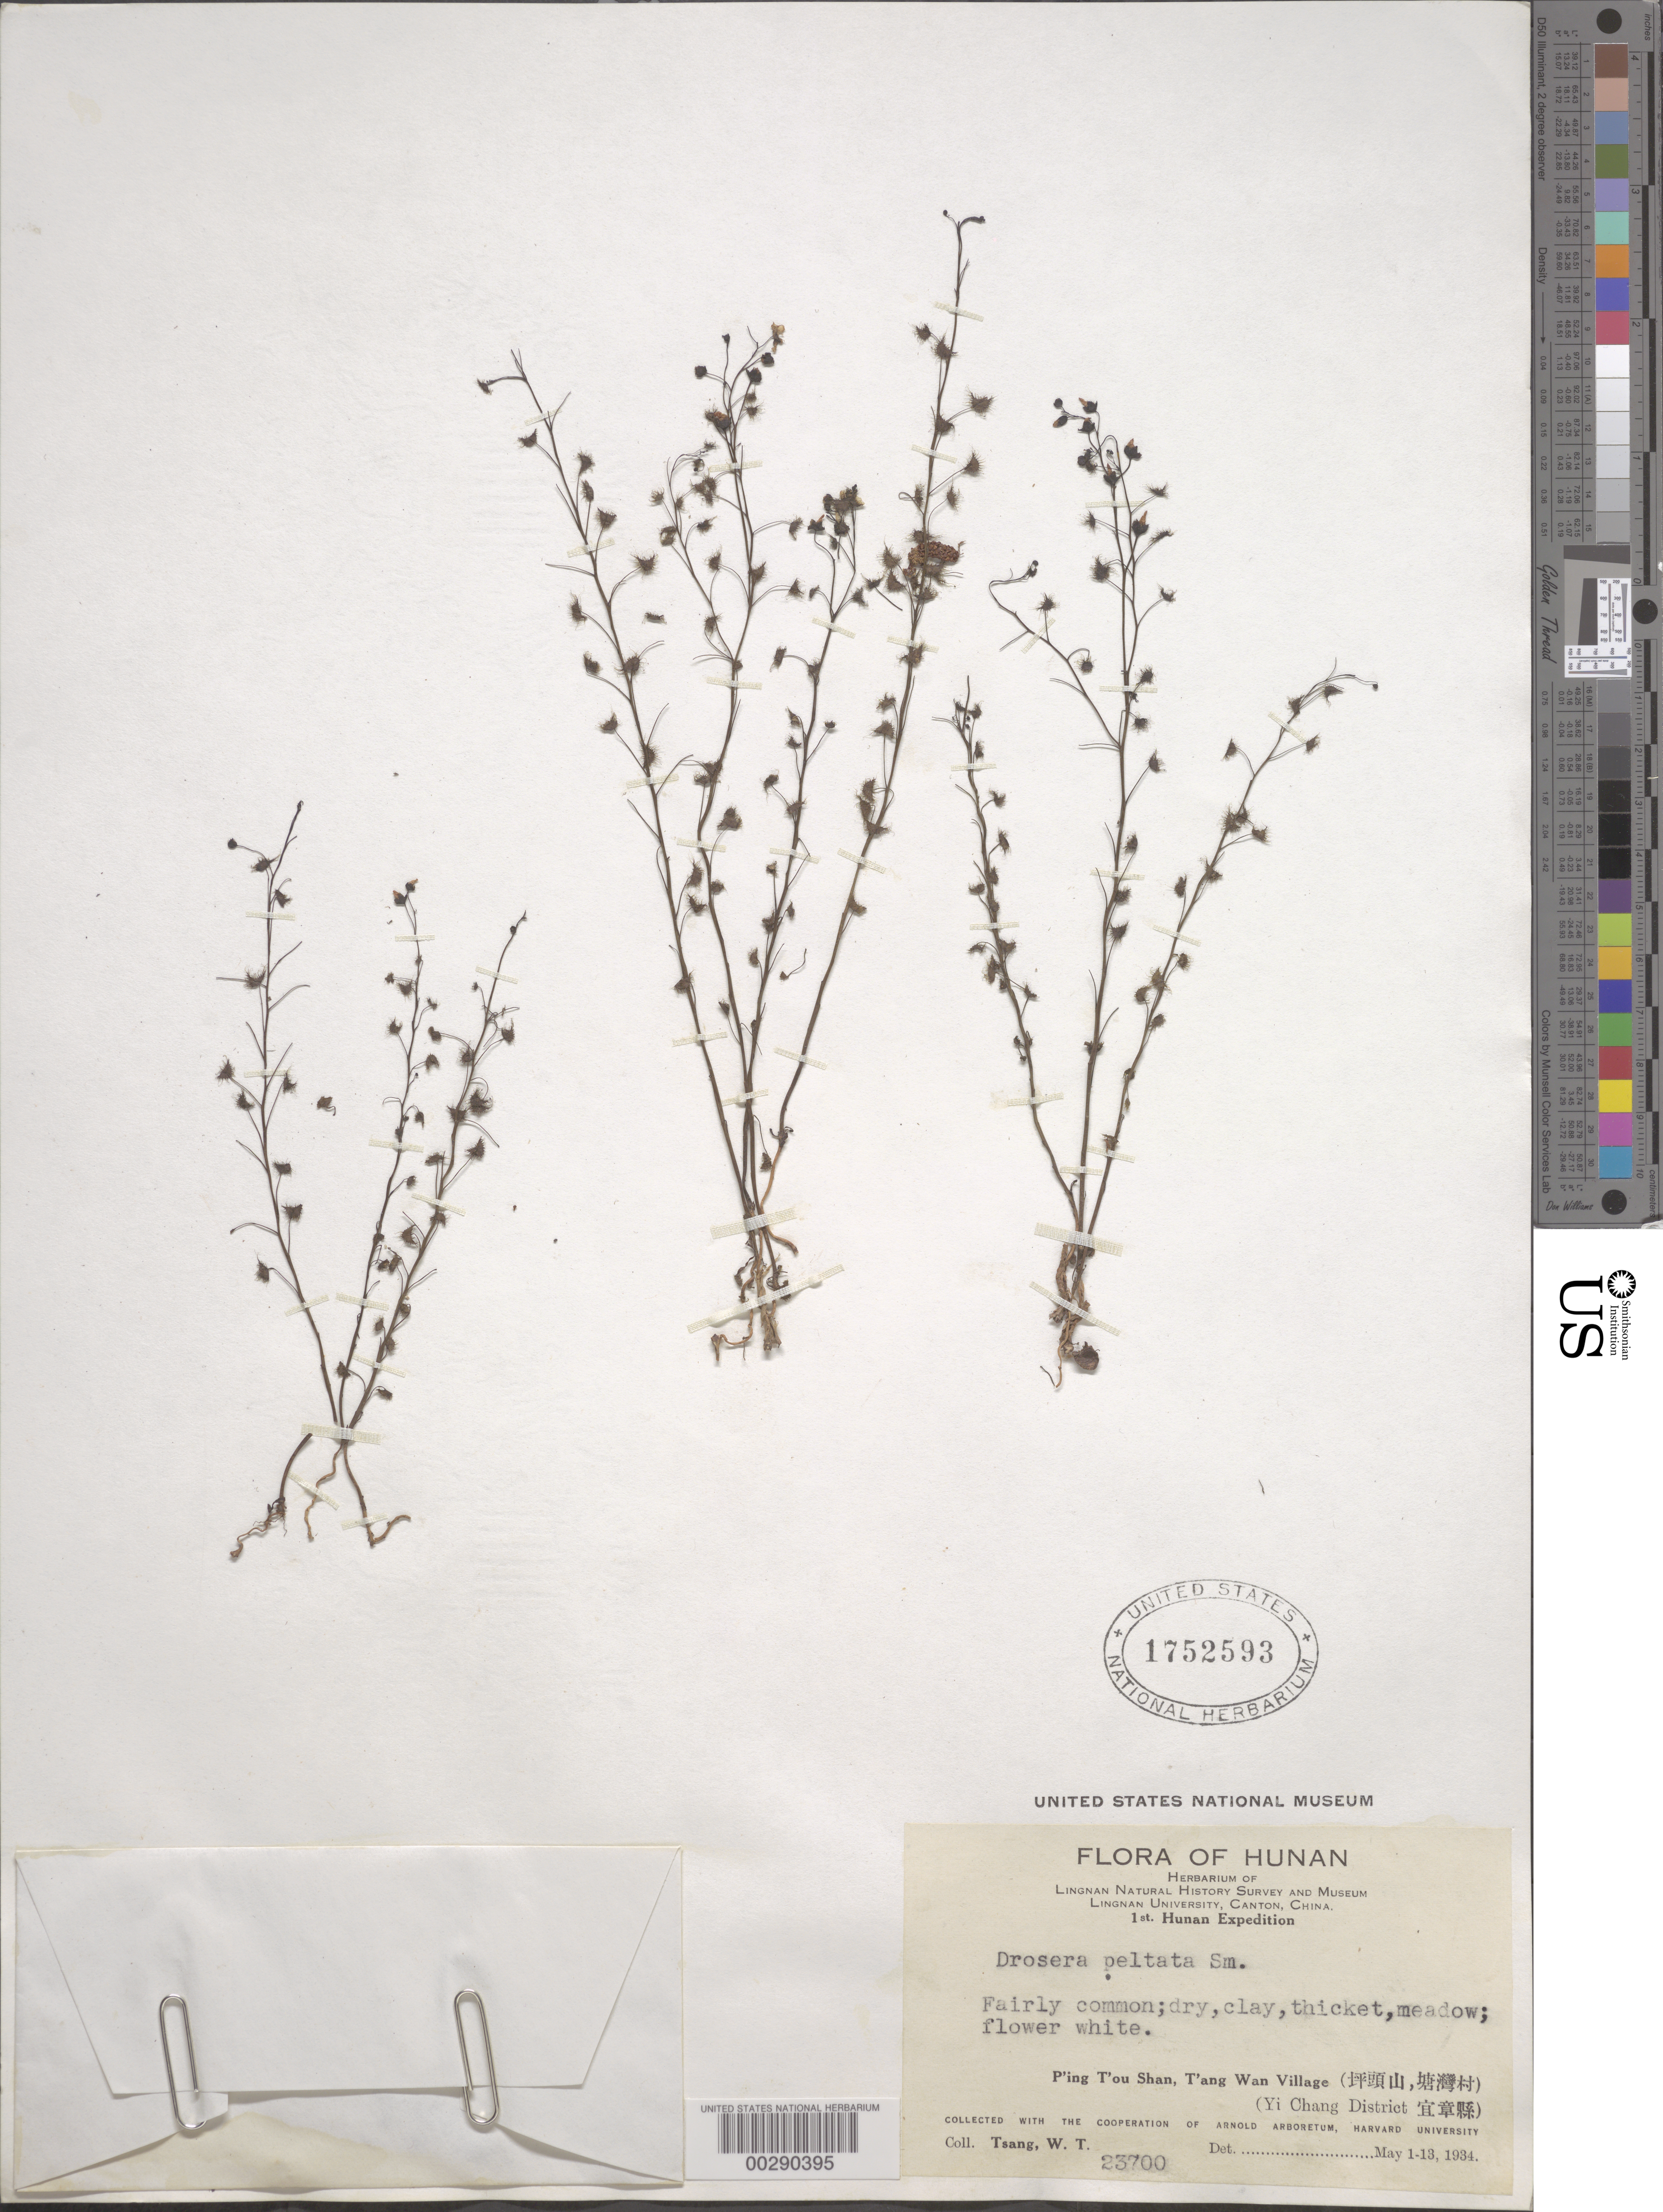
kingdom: Plantae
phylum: Tracheophyta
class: Magnoliopsida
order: Caryophyllales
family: Droseraceae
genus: Drosera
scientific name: Drosera peltata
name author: Sm. ex Willd.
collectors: W. T. Tsang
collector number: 23700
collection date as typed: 01 May 1934 to 13 May 1934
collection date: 1934-05-01/1934-05-13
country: China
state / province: Hunan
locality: Yi chang dist., p'ing t'ou shan, t'ang wan village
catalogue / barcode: US 1752593